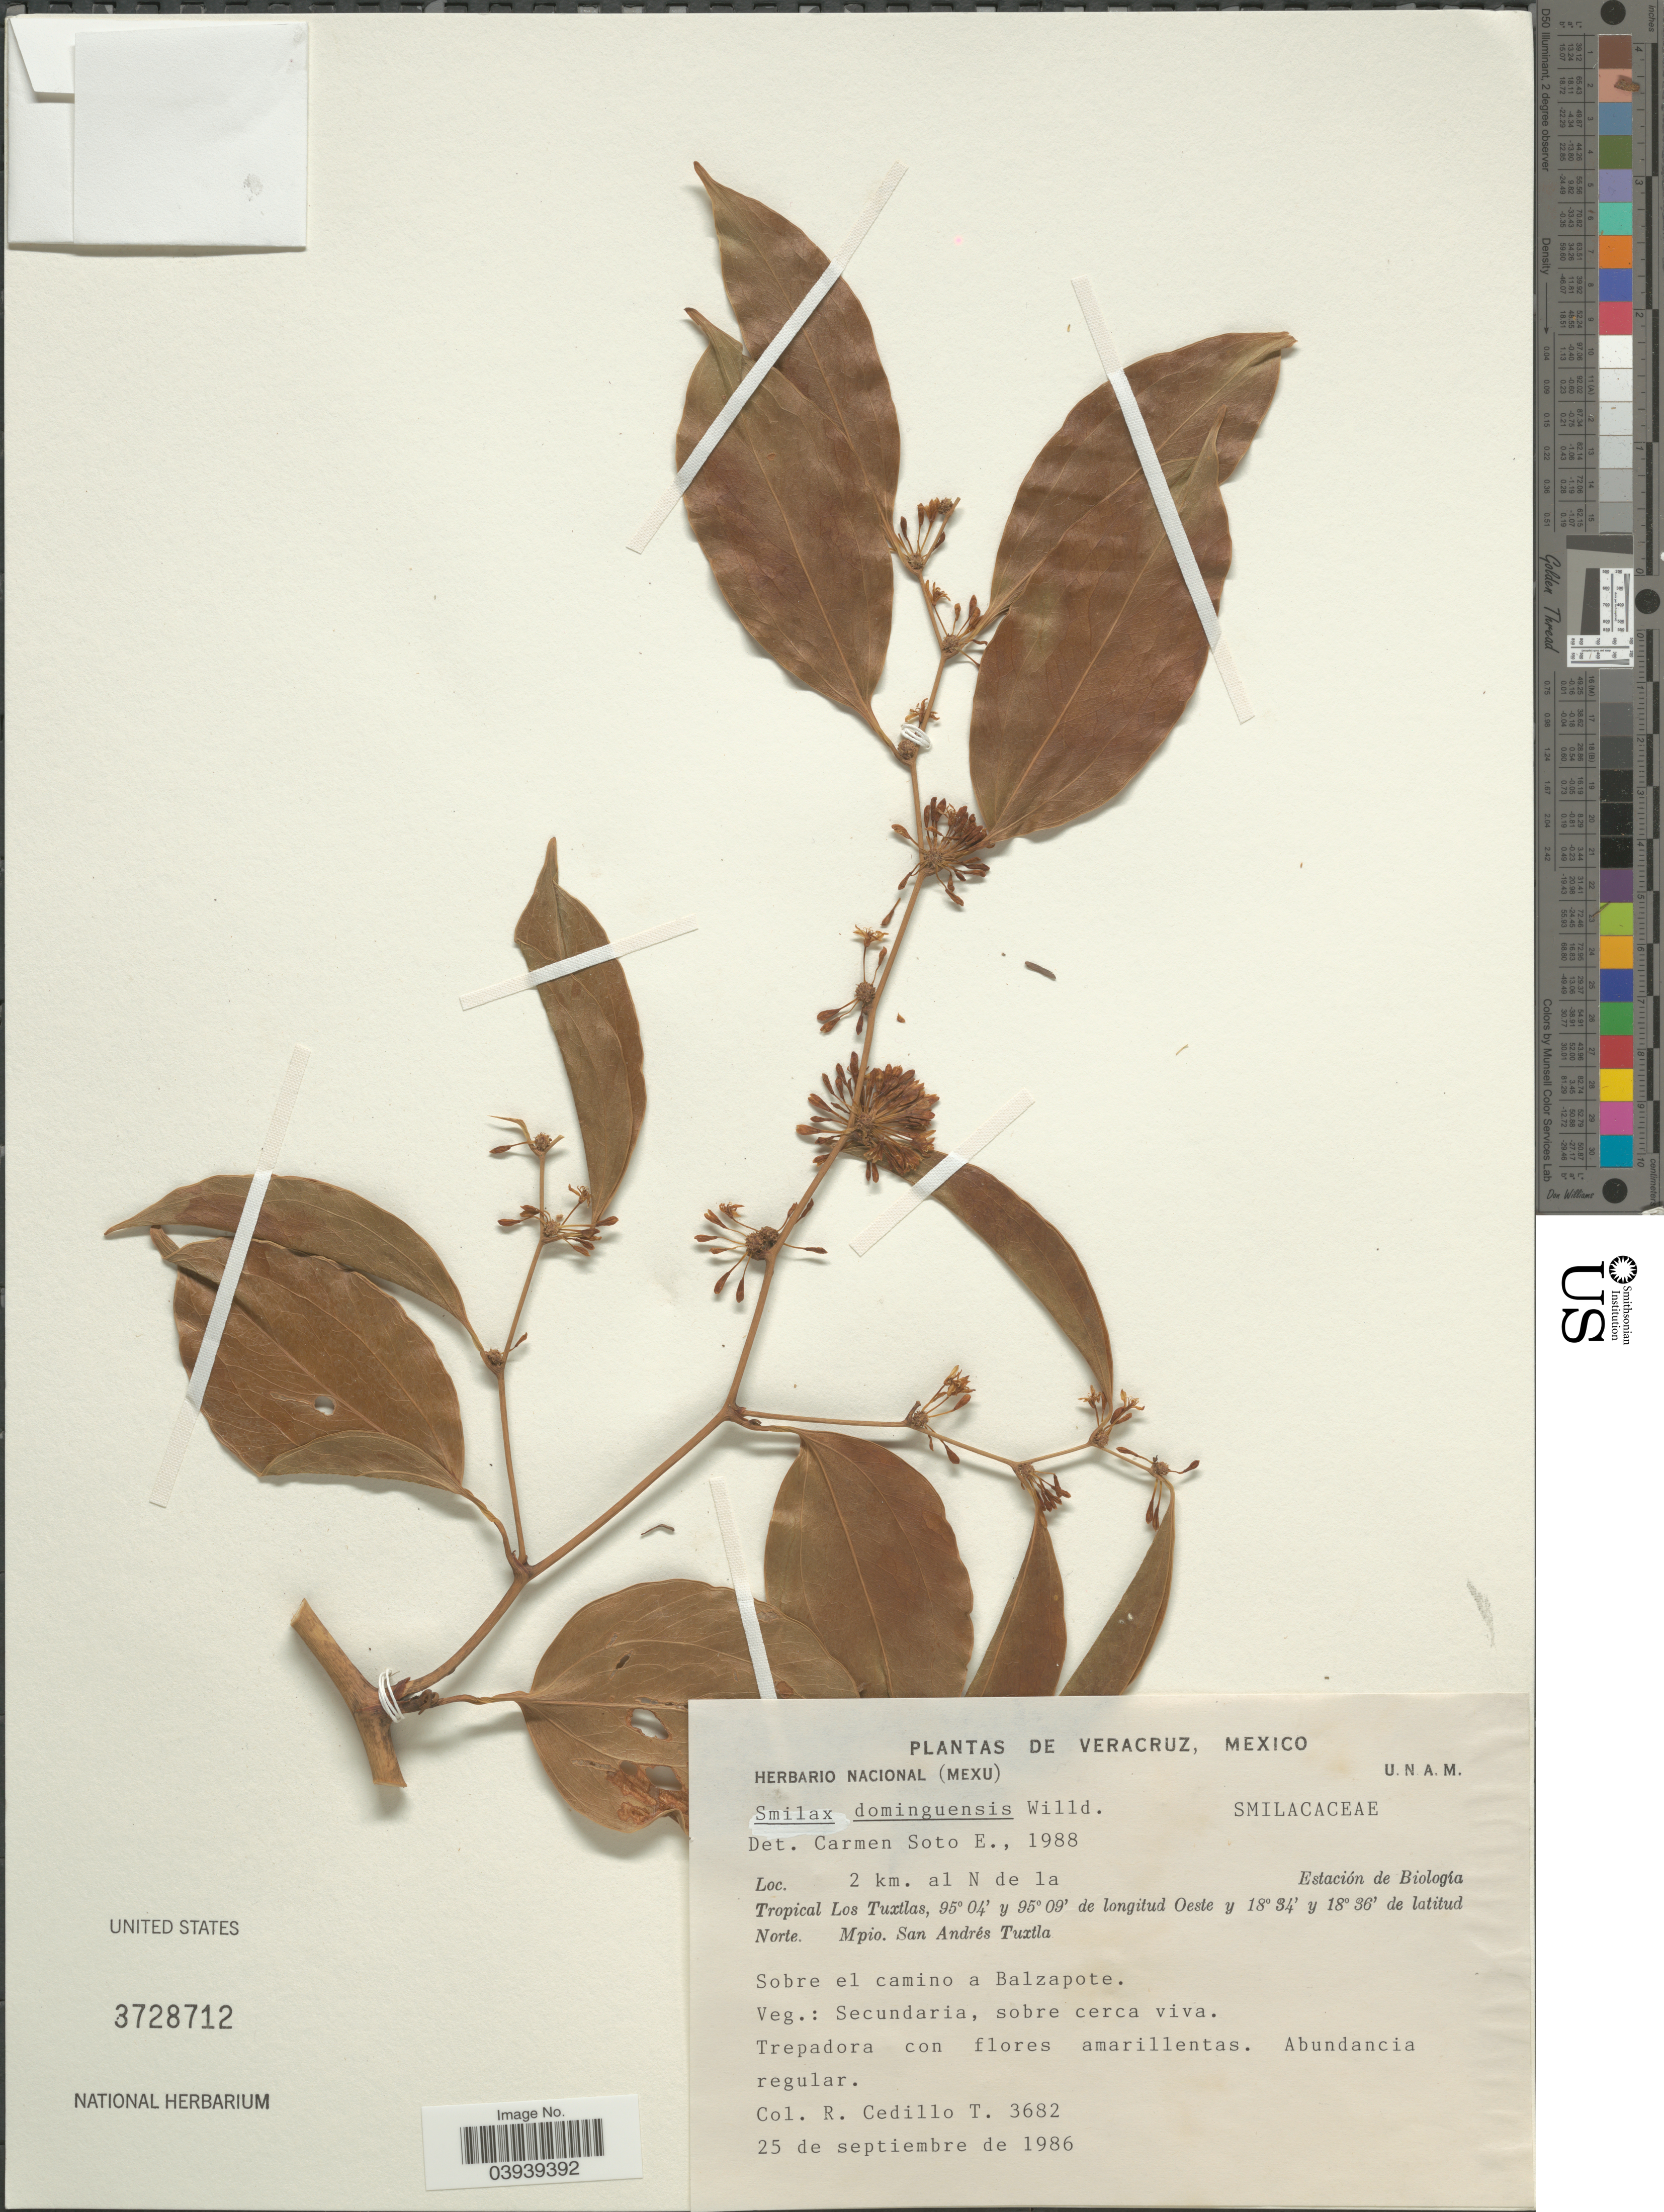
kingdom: Plantae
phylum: Tracheophyta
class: Liliopsida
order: Liliales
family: Smilacaceae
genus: Smilax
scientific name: Smilax domingensis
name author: Willd.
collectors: R. CedilloT.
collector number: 3682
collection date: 1986-09-25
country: Mexico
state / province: Veracruz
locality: Veracruz. 2 km. al N de la Estación de Biología Tropical Los Tuxtlas. Mpio. San Andrés Tuxtla. Sobre el camino a Balzapote.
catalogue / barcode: US 3728712